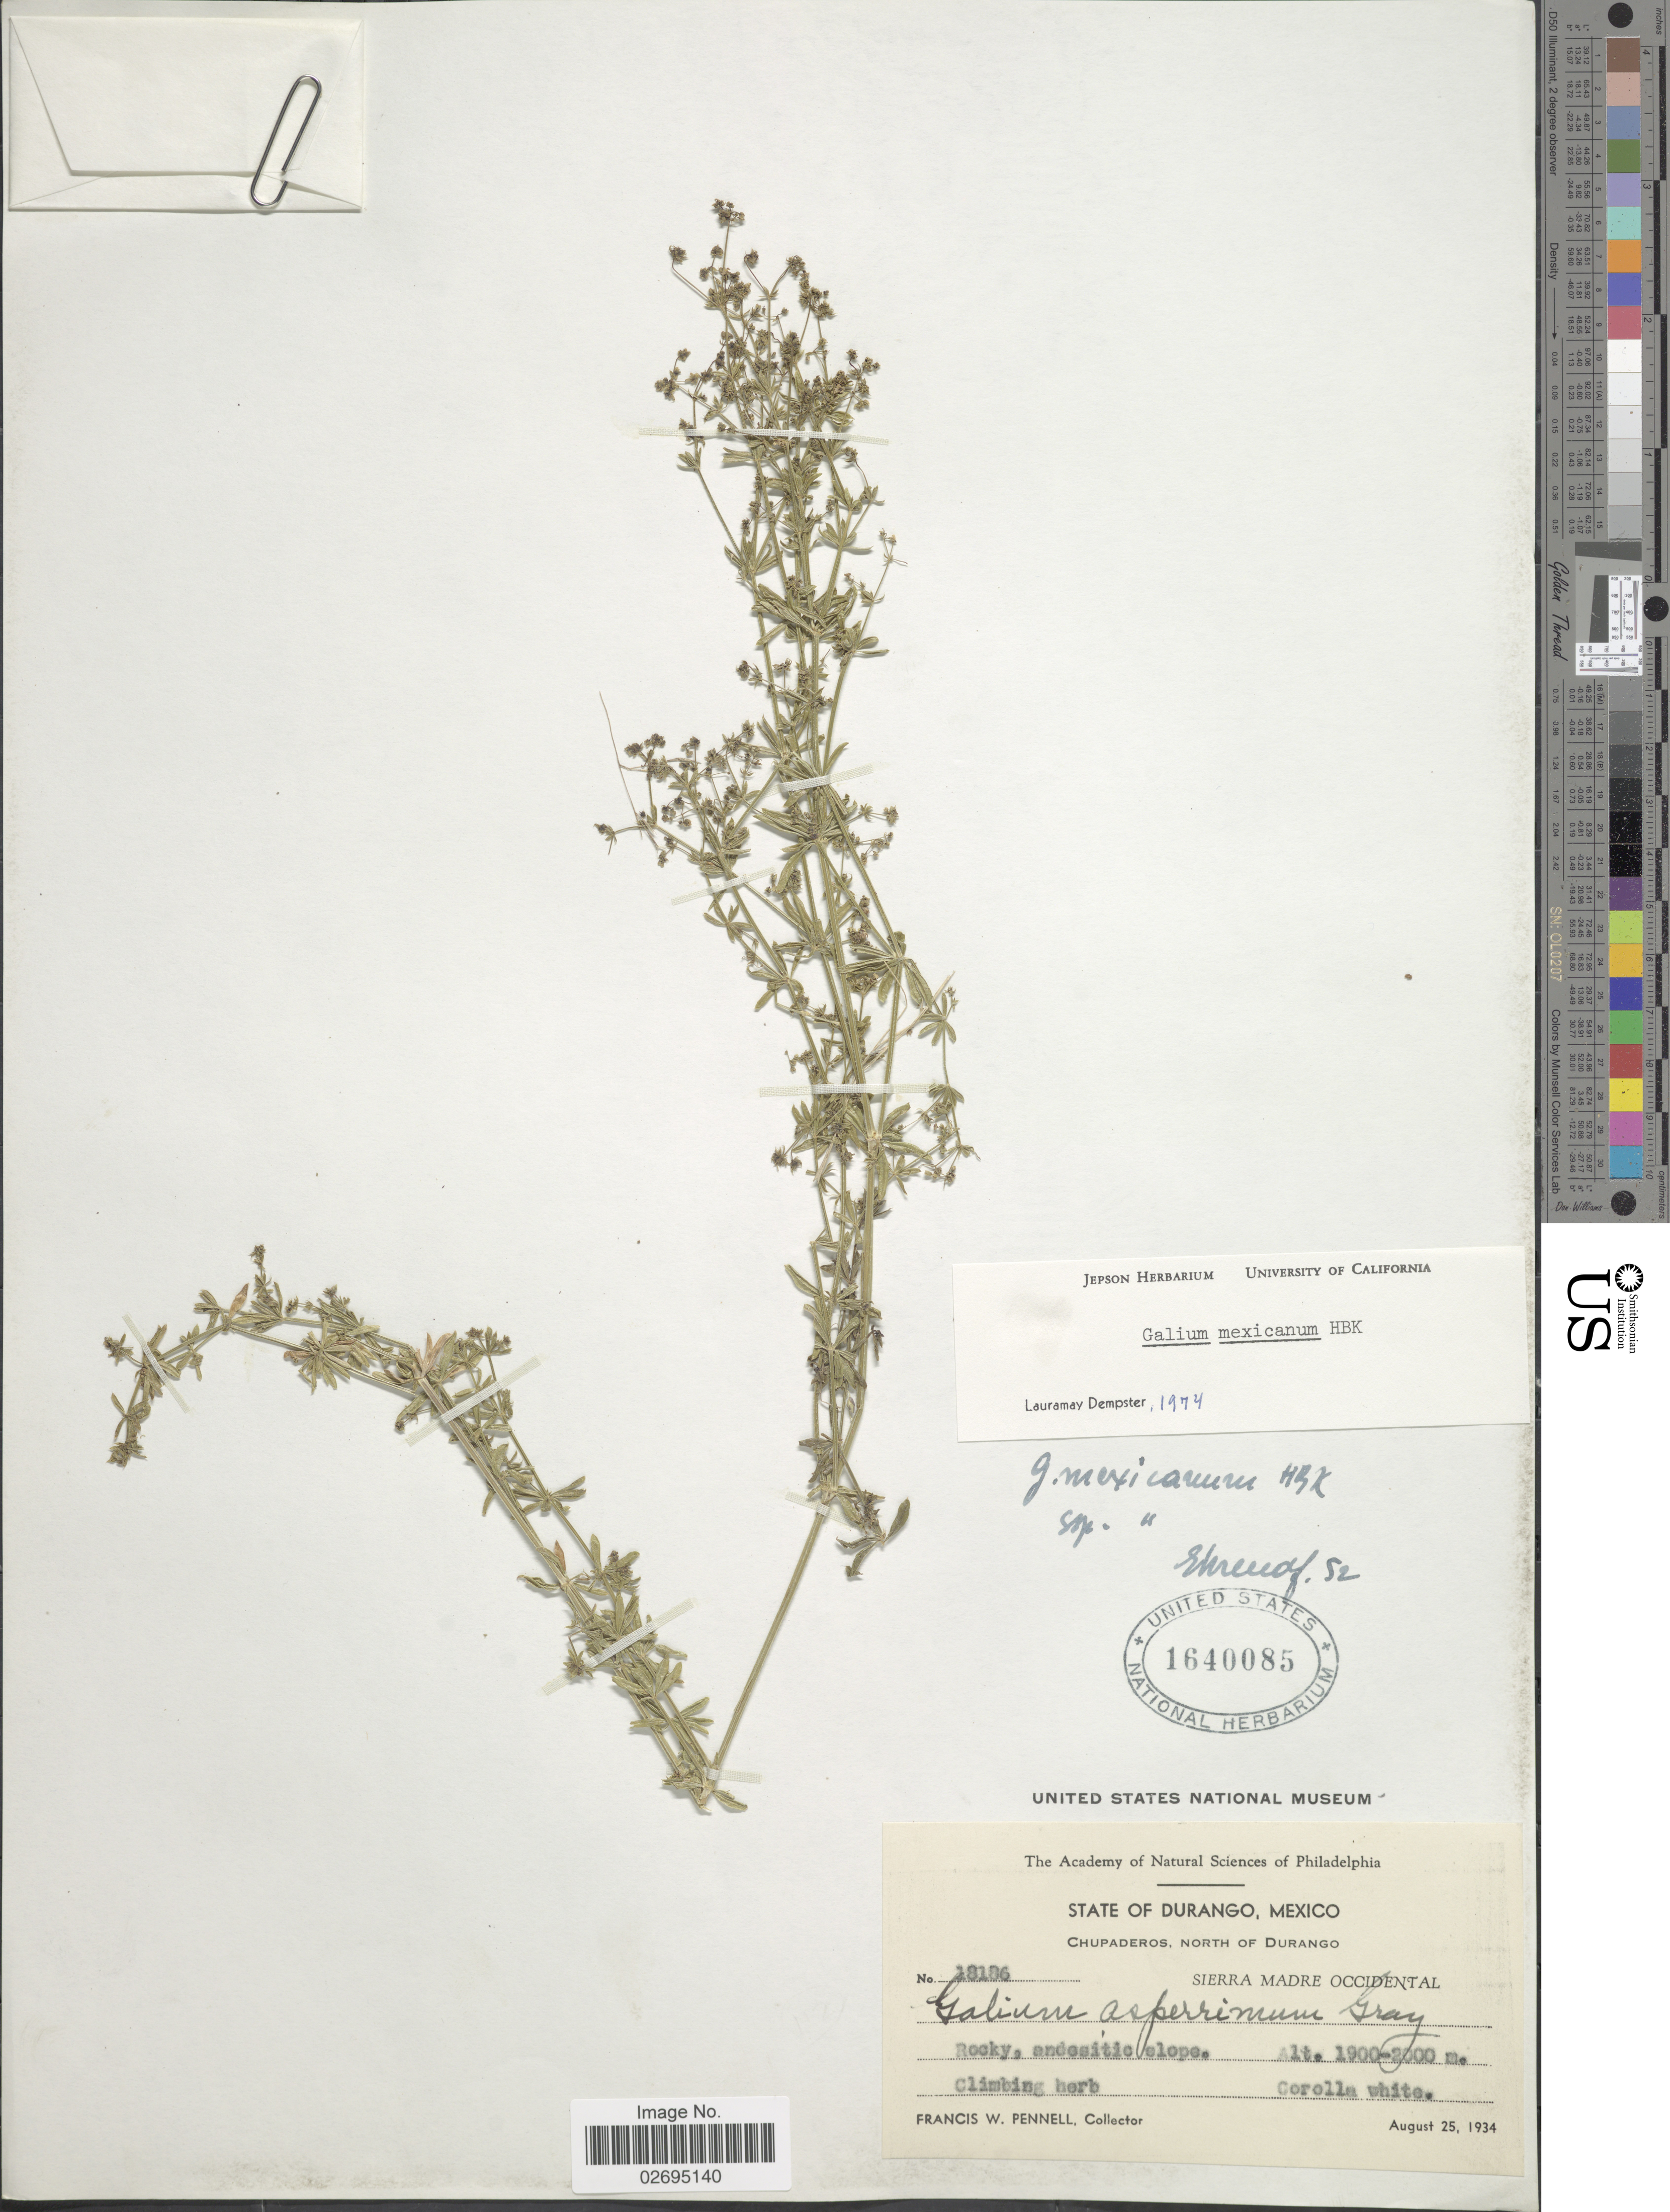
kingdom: Plantae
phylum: Tracheophyta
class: Magnoliopsida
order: Gentianales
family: Rubiaceae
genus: Galium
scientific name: Galium mexicanum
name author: Kunth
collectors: F. W. Pennell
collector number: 18186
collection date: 1934-08-25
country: Mexico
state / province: Durango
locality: Chupaderos, north of Durango. Sierra Madre Occidental.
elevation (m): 1900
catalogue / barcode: US 1640085